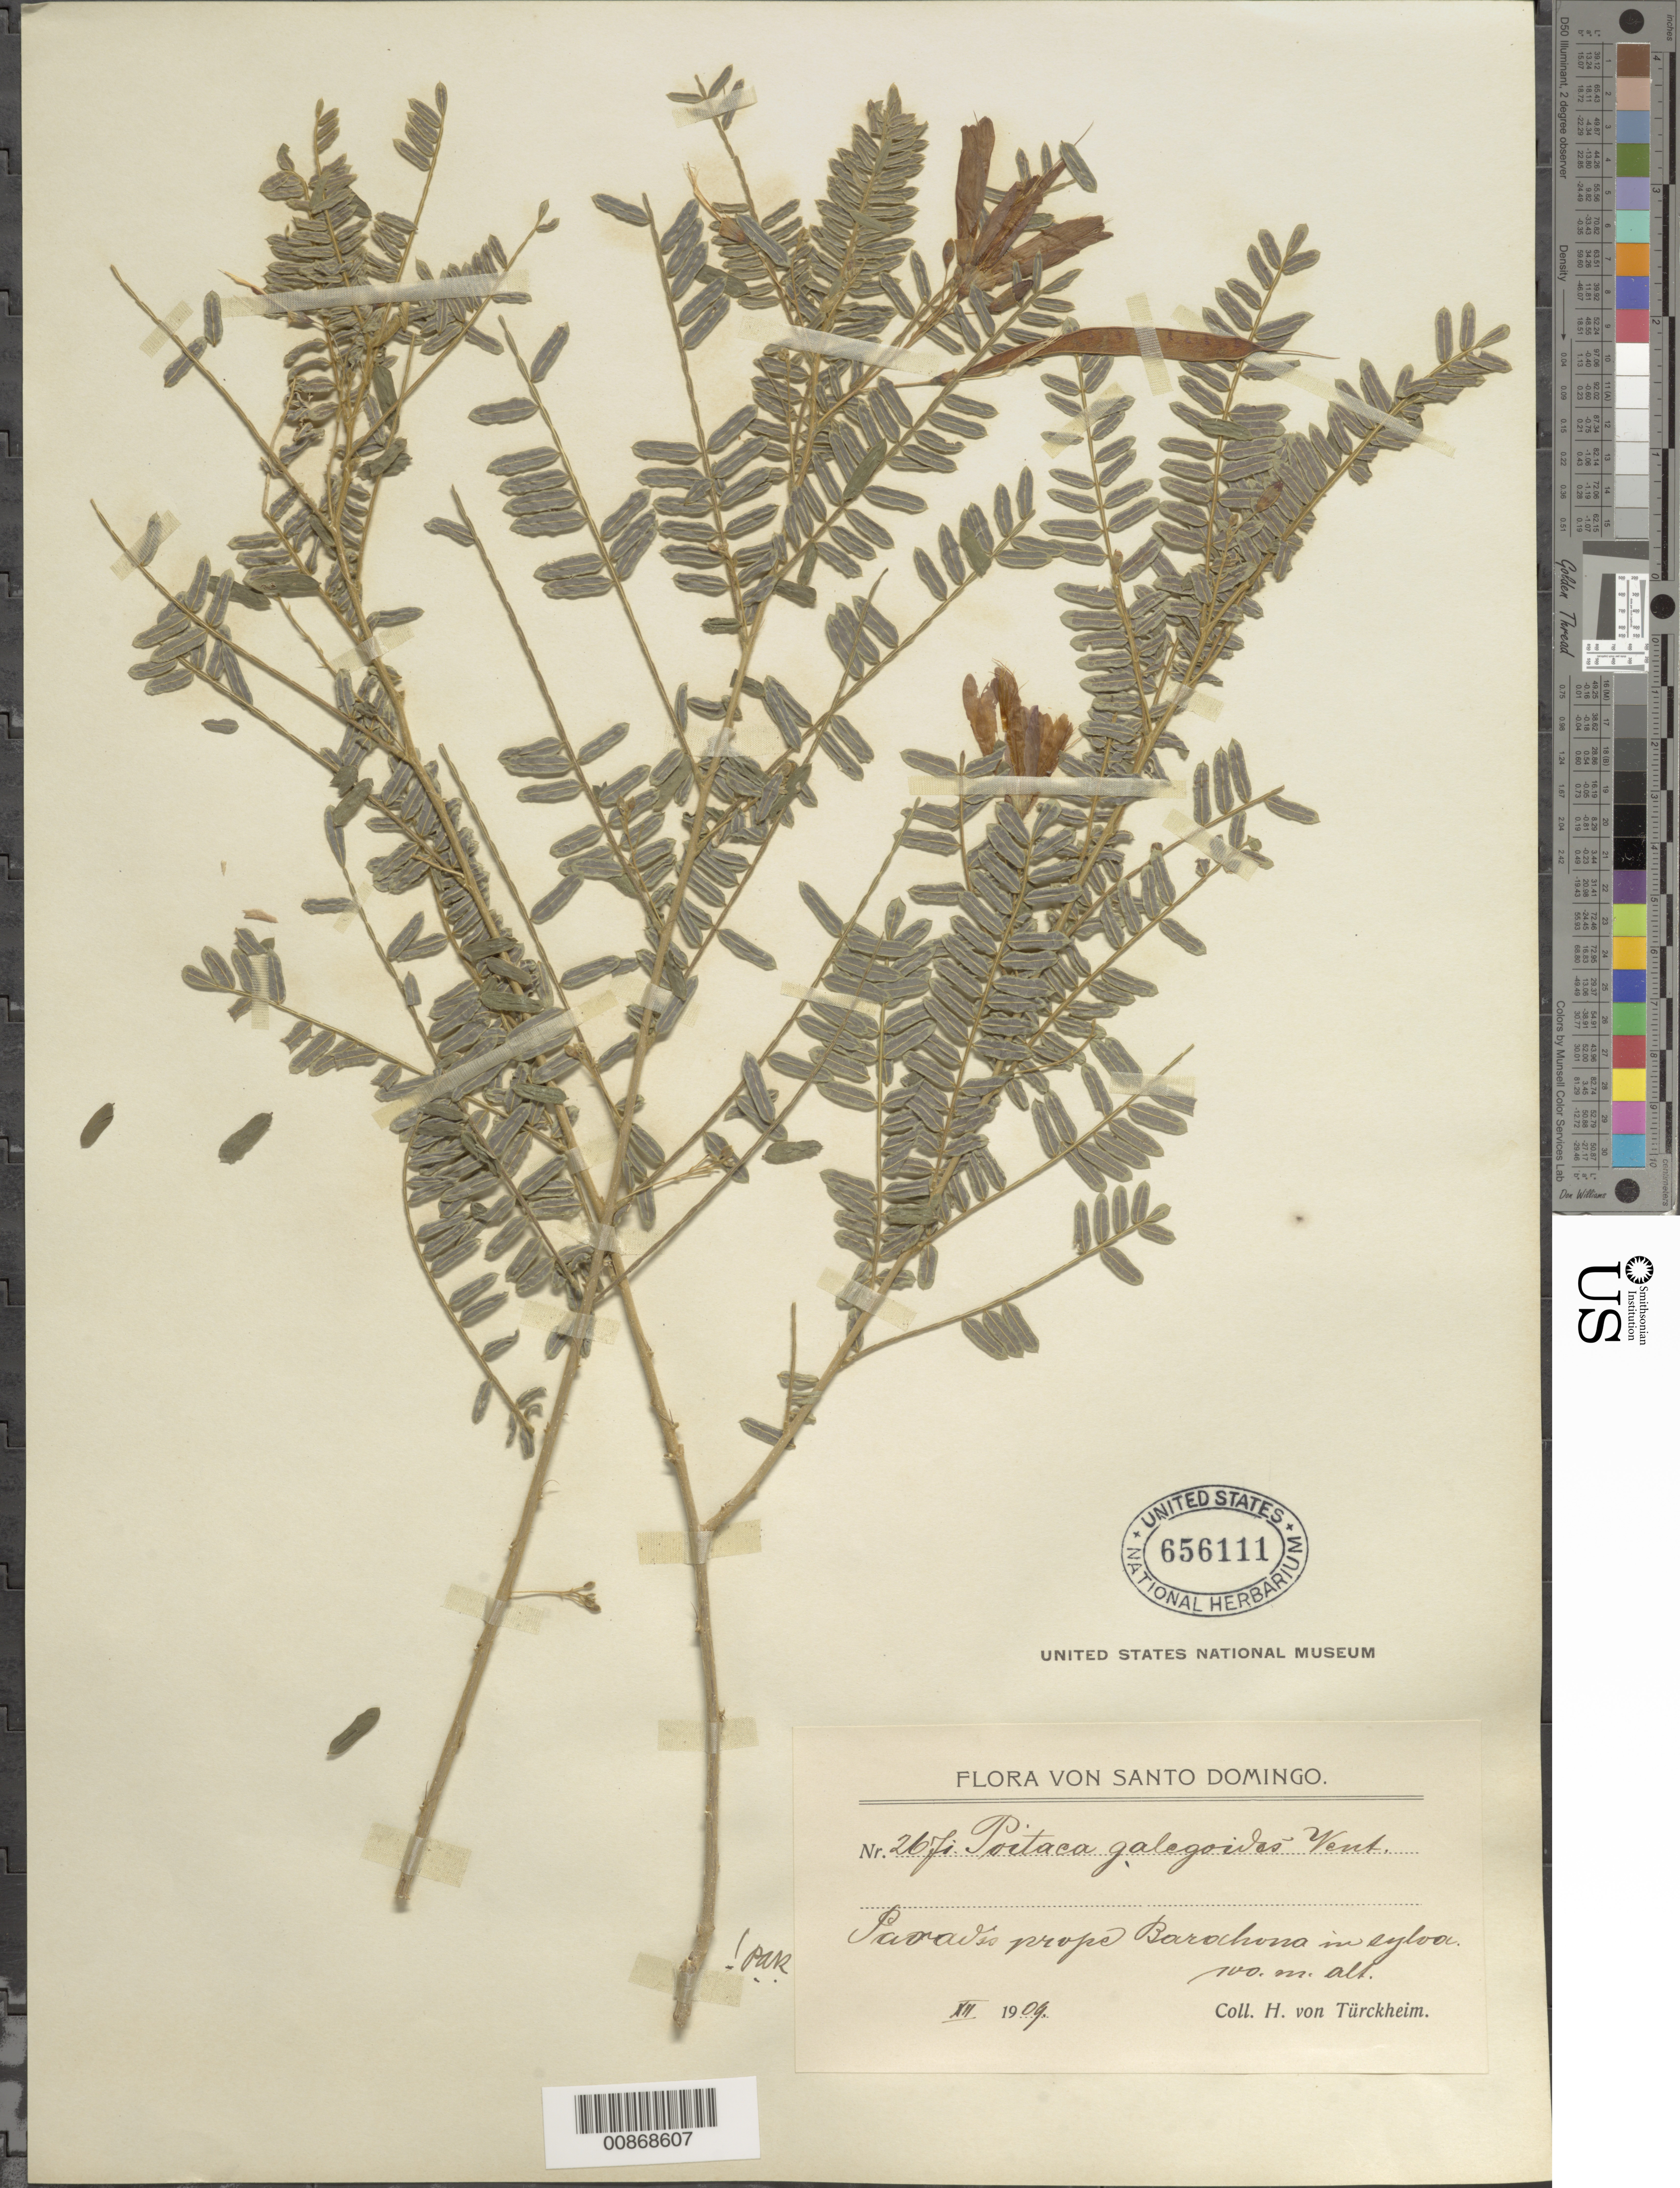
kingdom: Plantae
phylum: Tracheophyta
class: Magnoliopsida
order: Fabales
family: Fabaceae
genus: Poitea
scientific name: Poitea galegoides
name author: Vent.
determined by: Rydberg, P. A.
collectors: H. von Türckheim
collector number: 26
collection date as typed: Dec 1909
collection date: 1909-12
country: Dominican Republic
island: Hispaniola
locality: Paradis prope Barahona.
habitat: In sylva.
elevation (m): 100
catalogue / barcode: US 656111